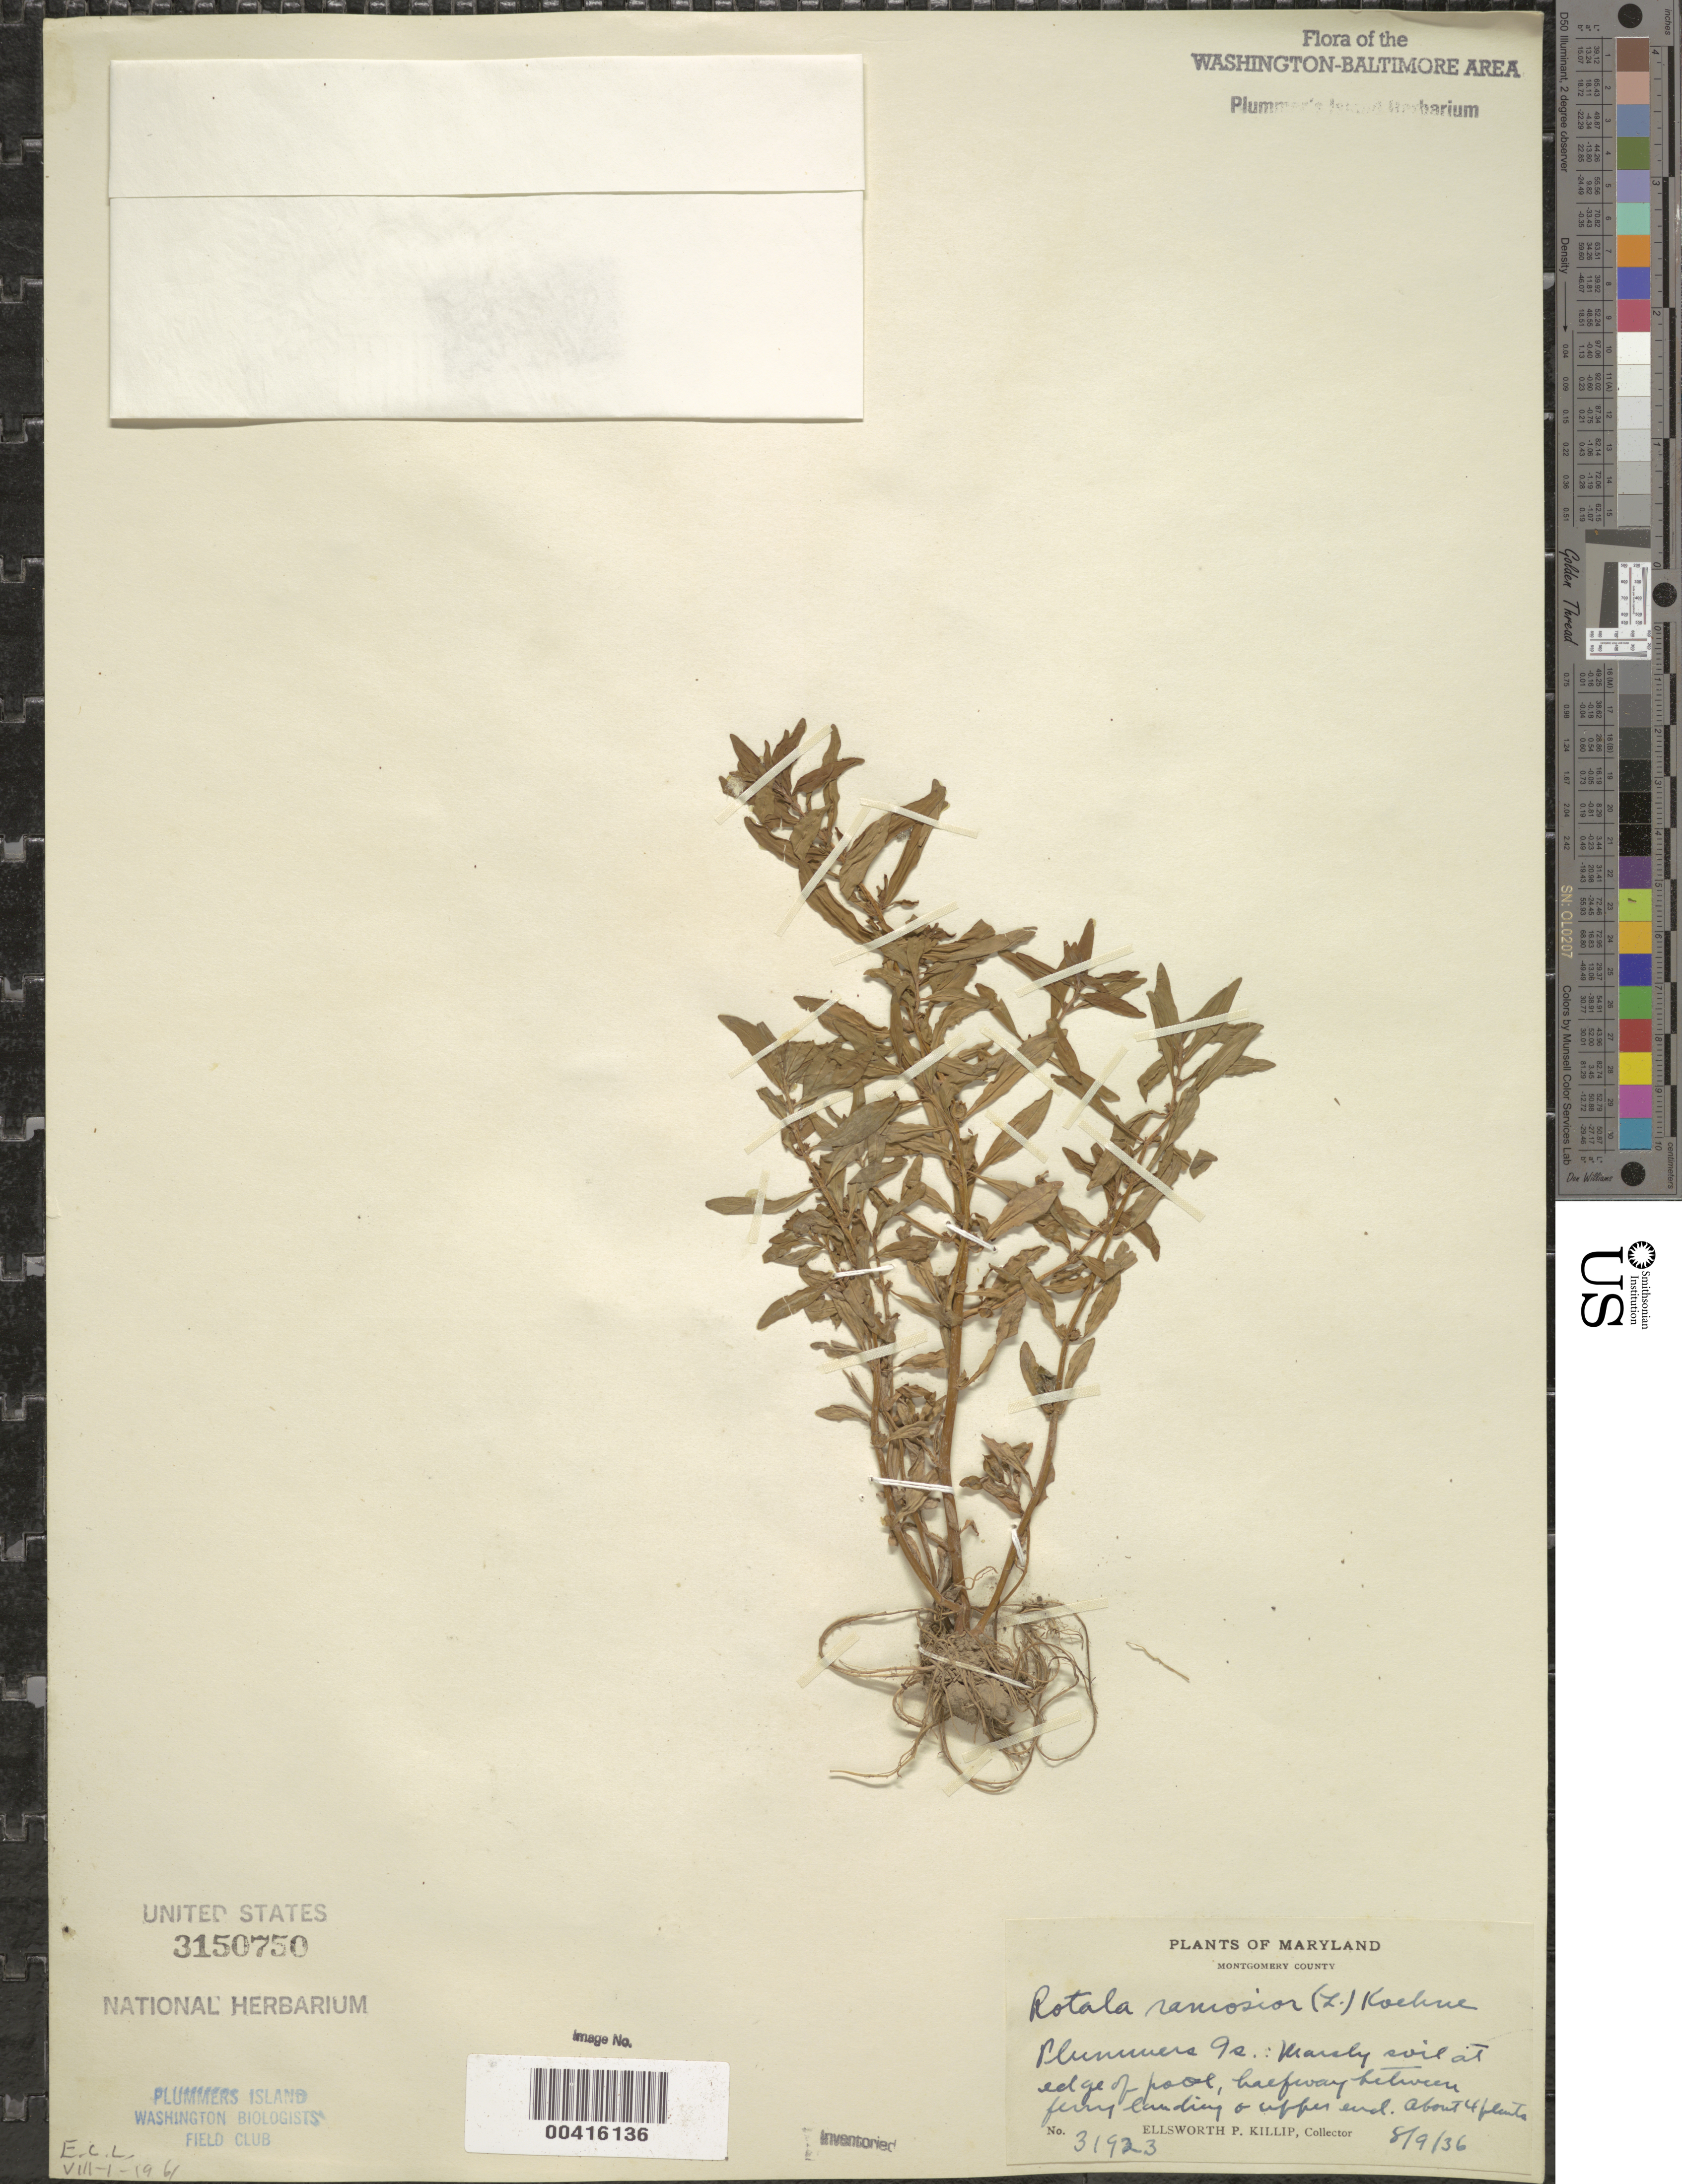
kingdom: Plantae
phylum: Tracheophyta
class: Magnoliopsida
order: Myrtales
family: Lythraceae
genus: Rotala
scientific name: Rotala ramosior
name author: (L.) Koehne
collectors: E. P. Killip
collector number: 31923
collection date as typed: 09 Aug 1936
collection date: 1936-08-09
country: United States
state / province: Maryland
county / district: Montgomery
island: Plummers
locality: Plummer's Island; halfway between Ferry Landing & upper end C. & O. Canal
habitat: Marshy soil at edge of pool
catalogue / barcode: US 3150750